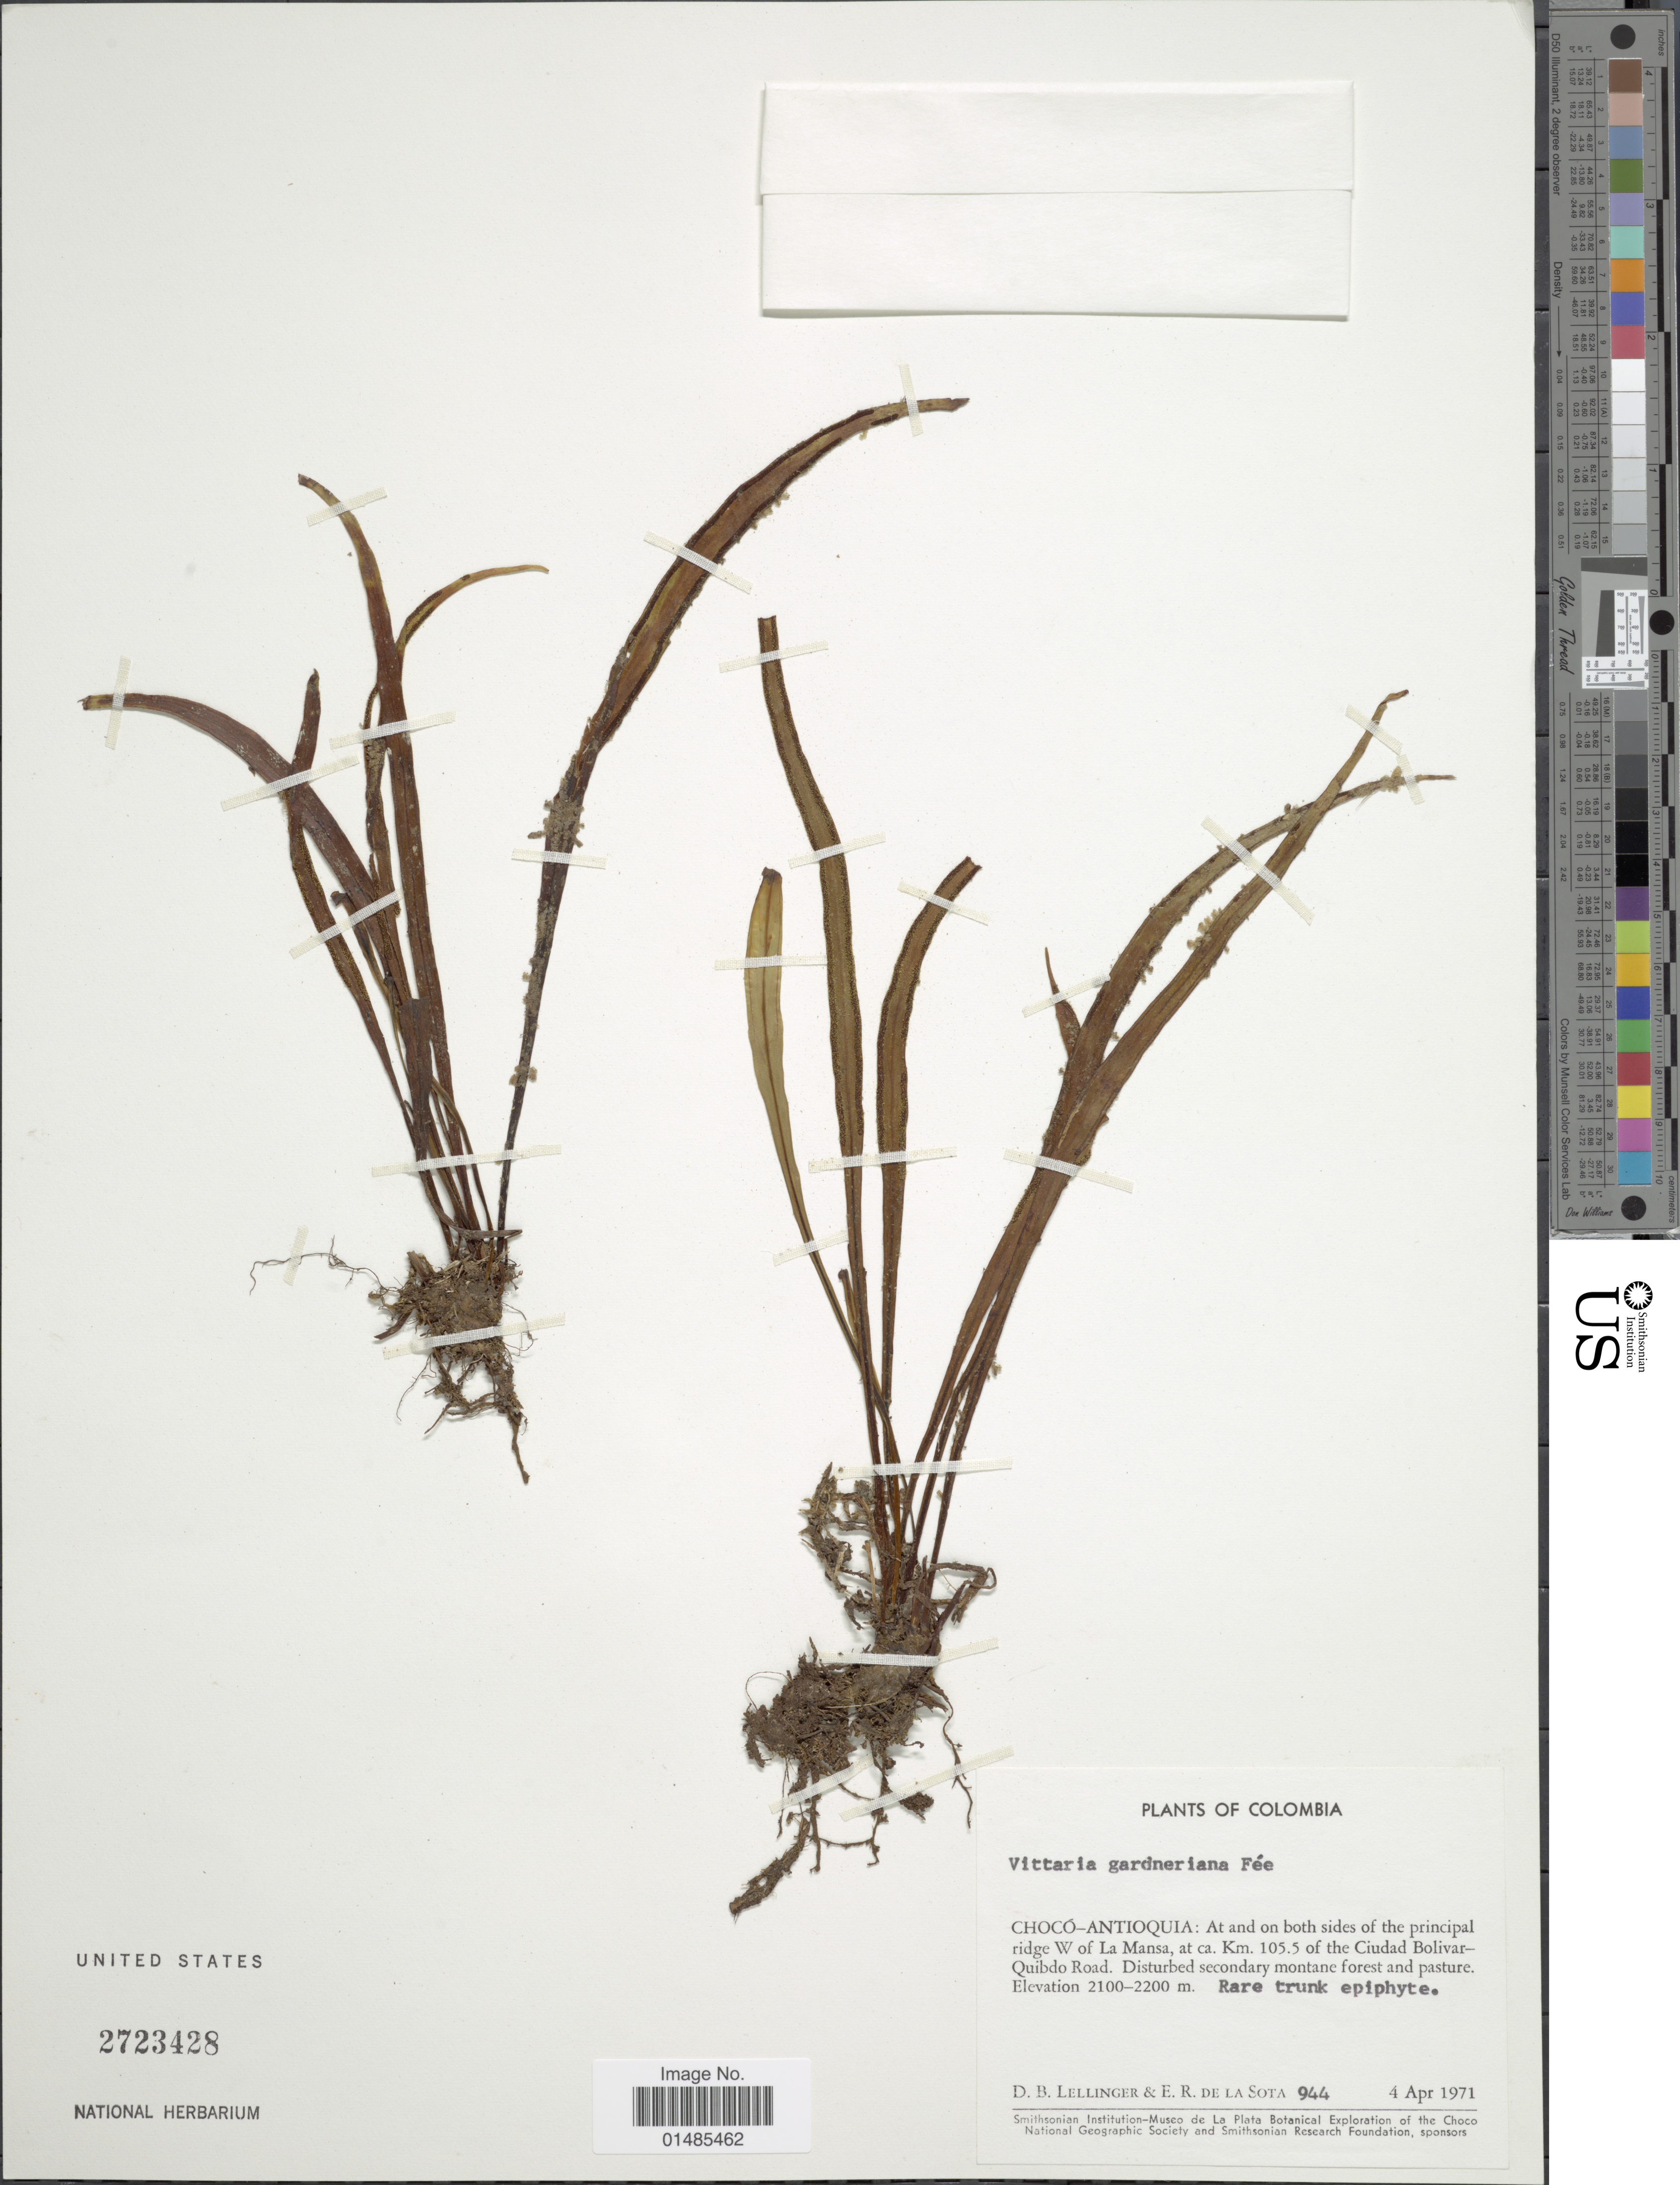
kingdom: Plantae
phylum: Tracheophyta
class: Polypodiopsida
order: Polypodiales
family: Pteridaceae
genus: Radiovittaria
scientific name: Radiovittaria gardneriana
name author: (Fée) E.H. Crane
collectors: D. B. Lellinger & E. R. de la Sota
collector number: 944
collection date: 1971-04-04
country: Colombia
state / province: Chocó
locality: Chocó-Antioquia: At and on both sides of the principal ridge W of La Mansa, at. ca. Km. 105.5 of the Ciudad Bolivar-Quibdo Road.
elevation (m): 2100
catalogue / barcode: US 2723428